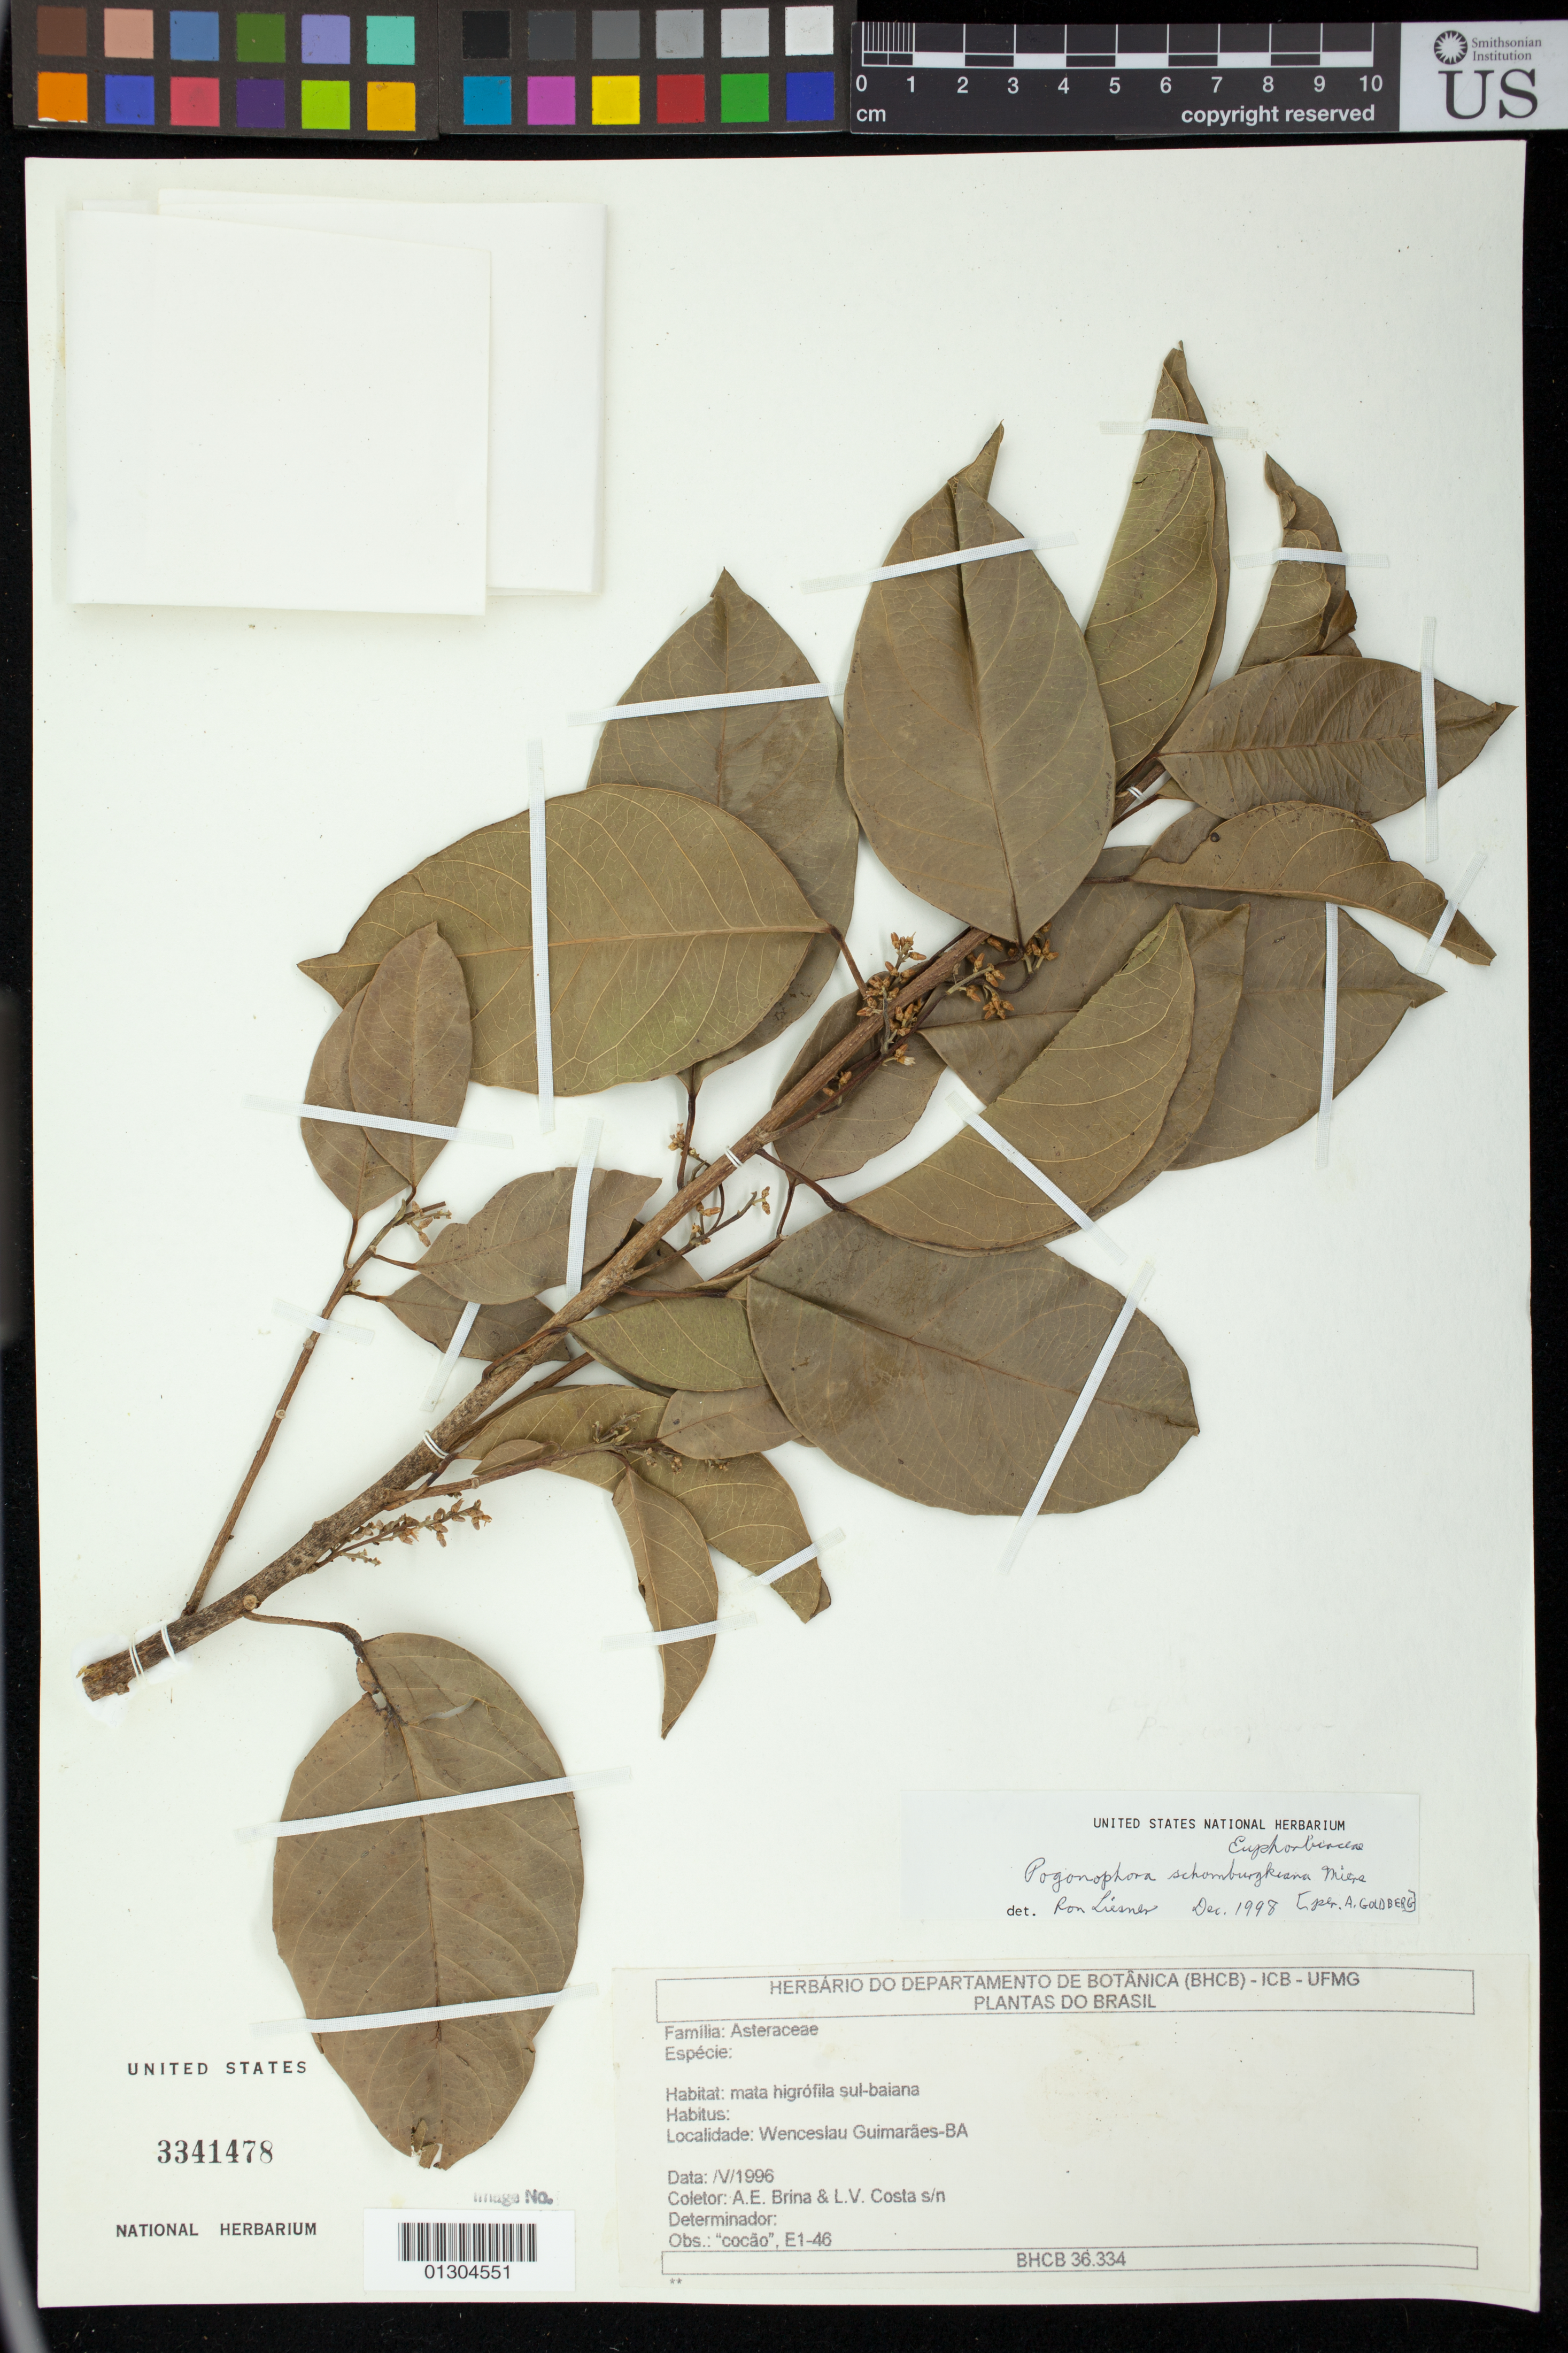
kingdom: Plantae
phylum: Tracheophyta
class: Magnoliopsida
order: Malpighiales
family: Peraceae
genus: Pogonophora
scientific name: Pogonophora schomburgkiana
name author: Miers ex Benth.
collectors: A. Brina & L. Costa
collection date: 1996-05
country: Brazil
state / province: Bahia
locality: Wenceslau Guimaraes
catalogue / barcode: US 3341478